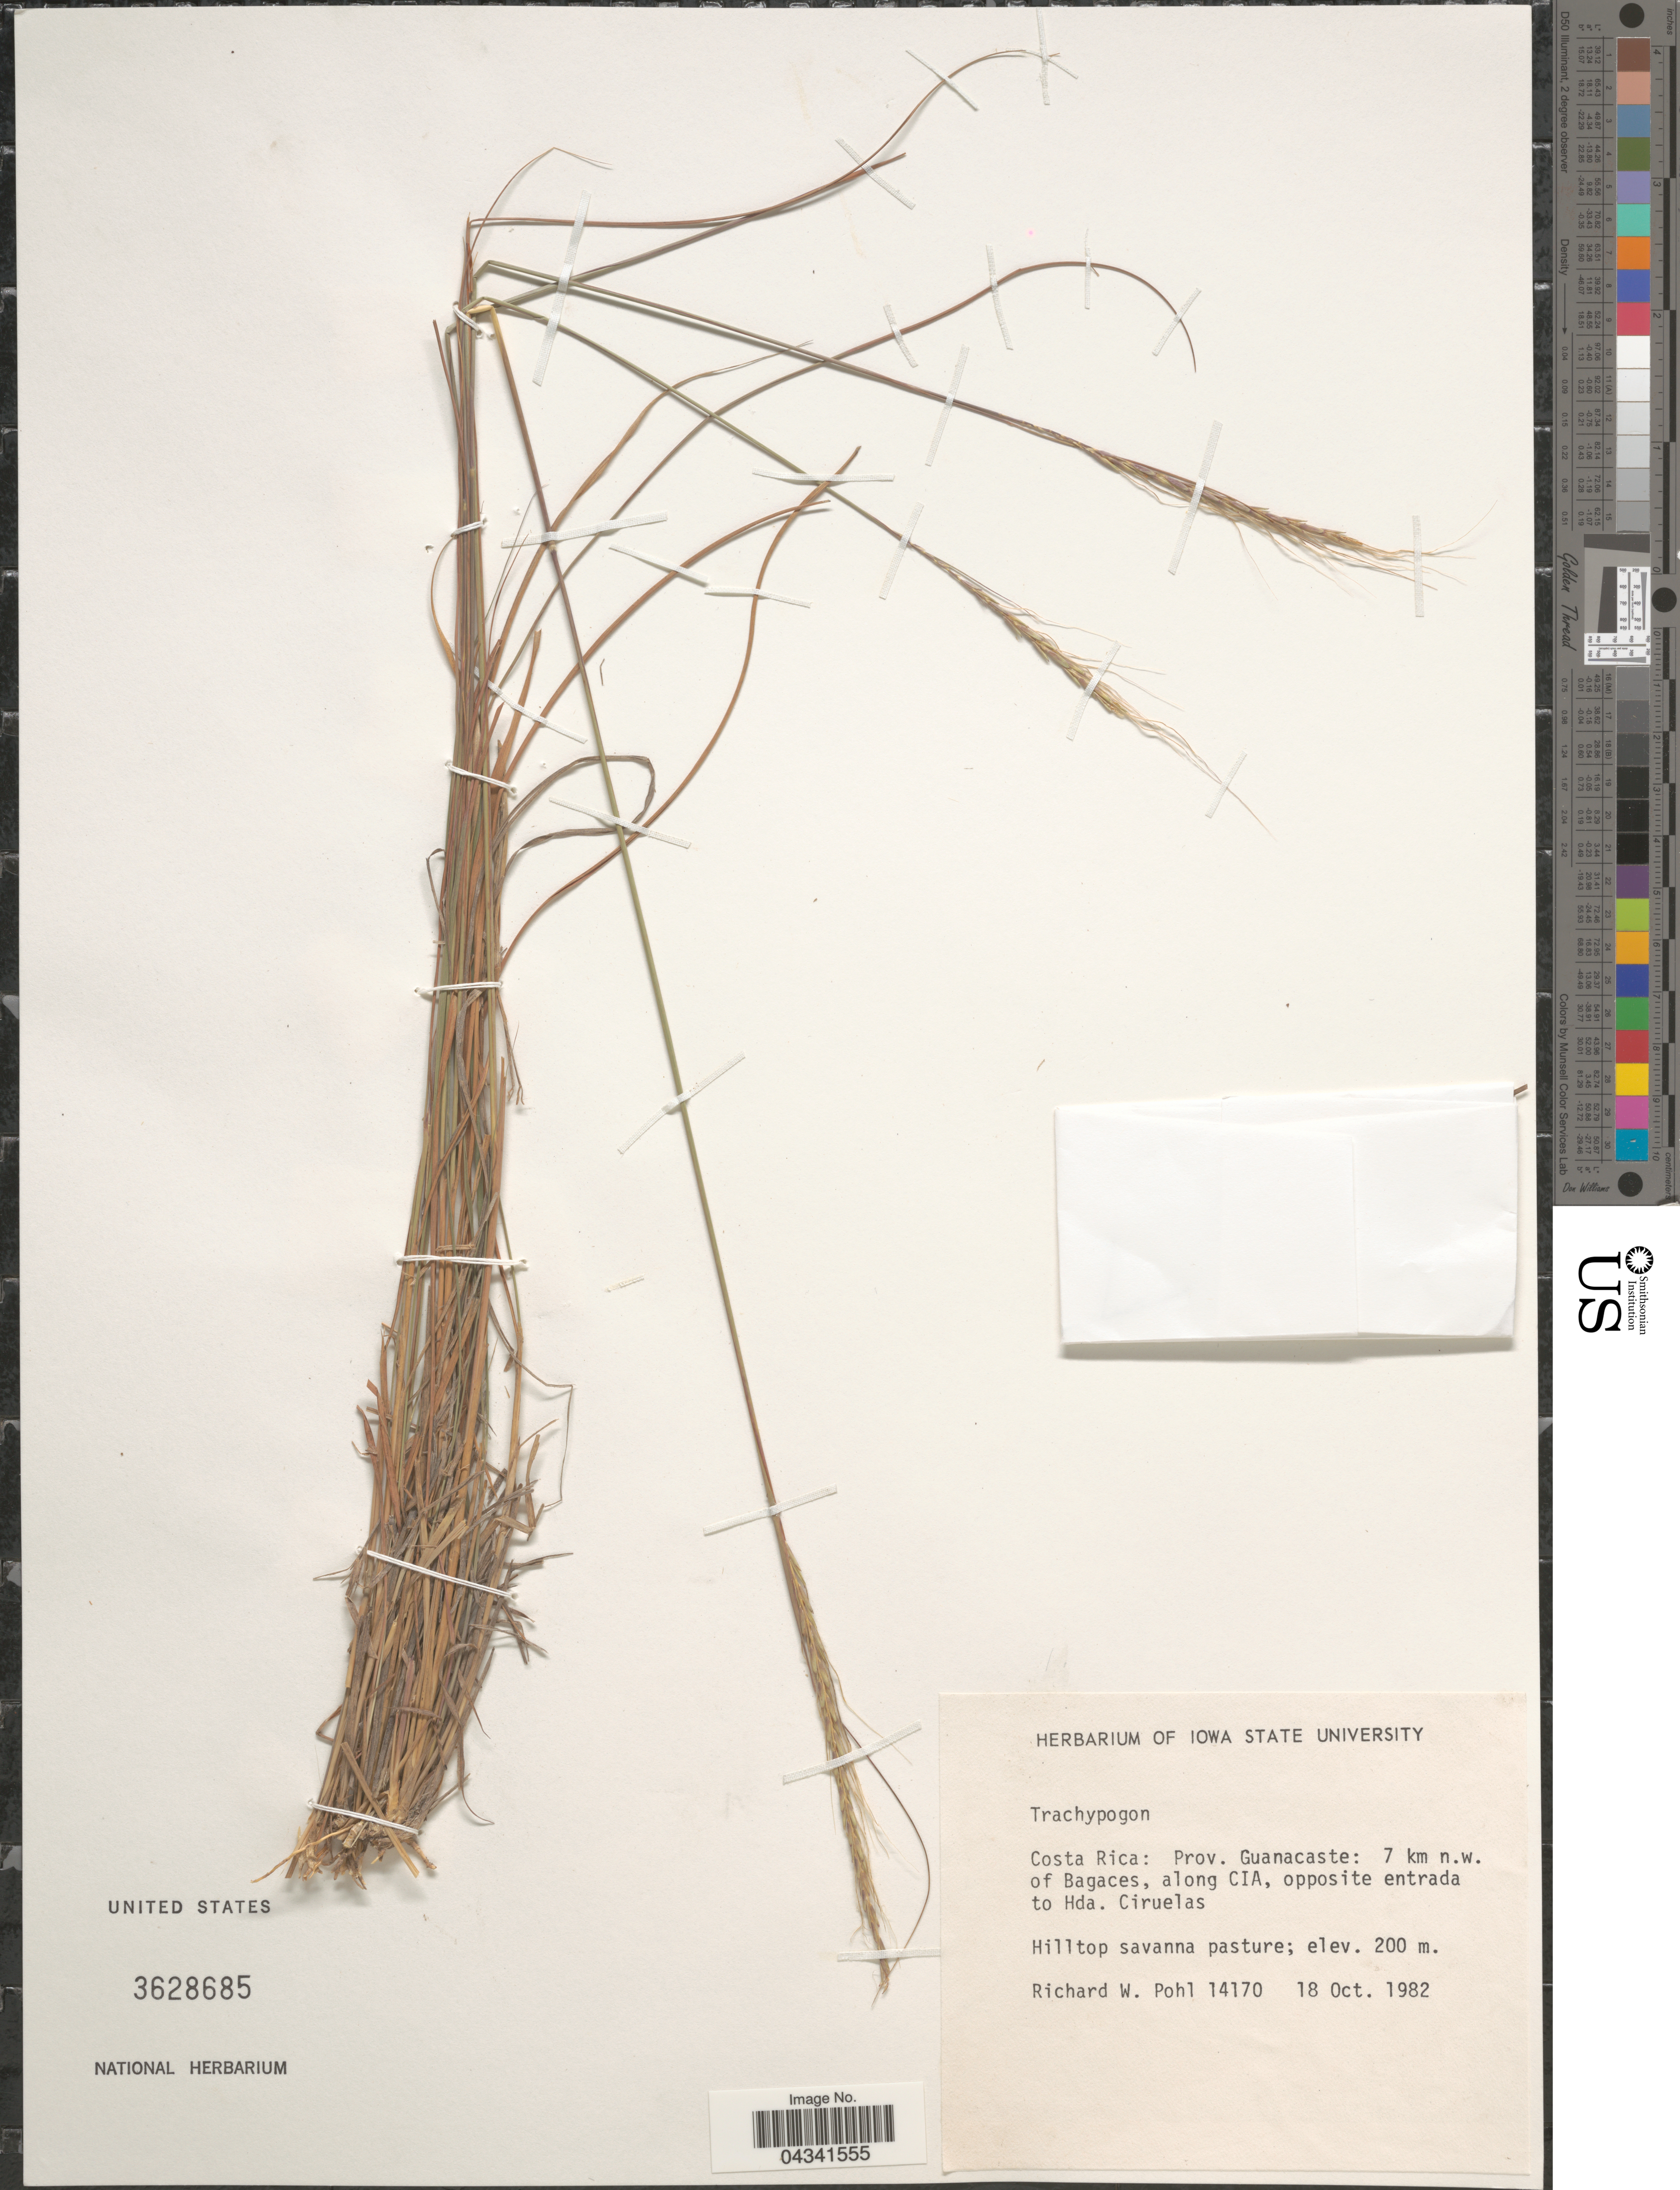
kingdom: Plantae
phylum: Tracheophyta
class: Liliopsida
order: Poales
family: Poaceae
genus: Trachypogon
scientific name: Trachypogon spicatus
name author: (L. f.) Kuntze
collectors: R. W. Pohl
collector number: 14170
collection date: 1982-10-18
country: Costa Rica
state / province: Guanacaste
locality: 7 km n.w. of Bagaces, along CIA, opposite entrada to Hda. Ciruelas.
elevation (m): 200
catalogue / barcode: US 3628685